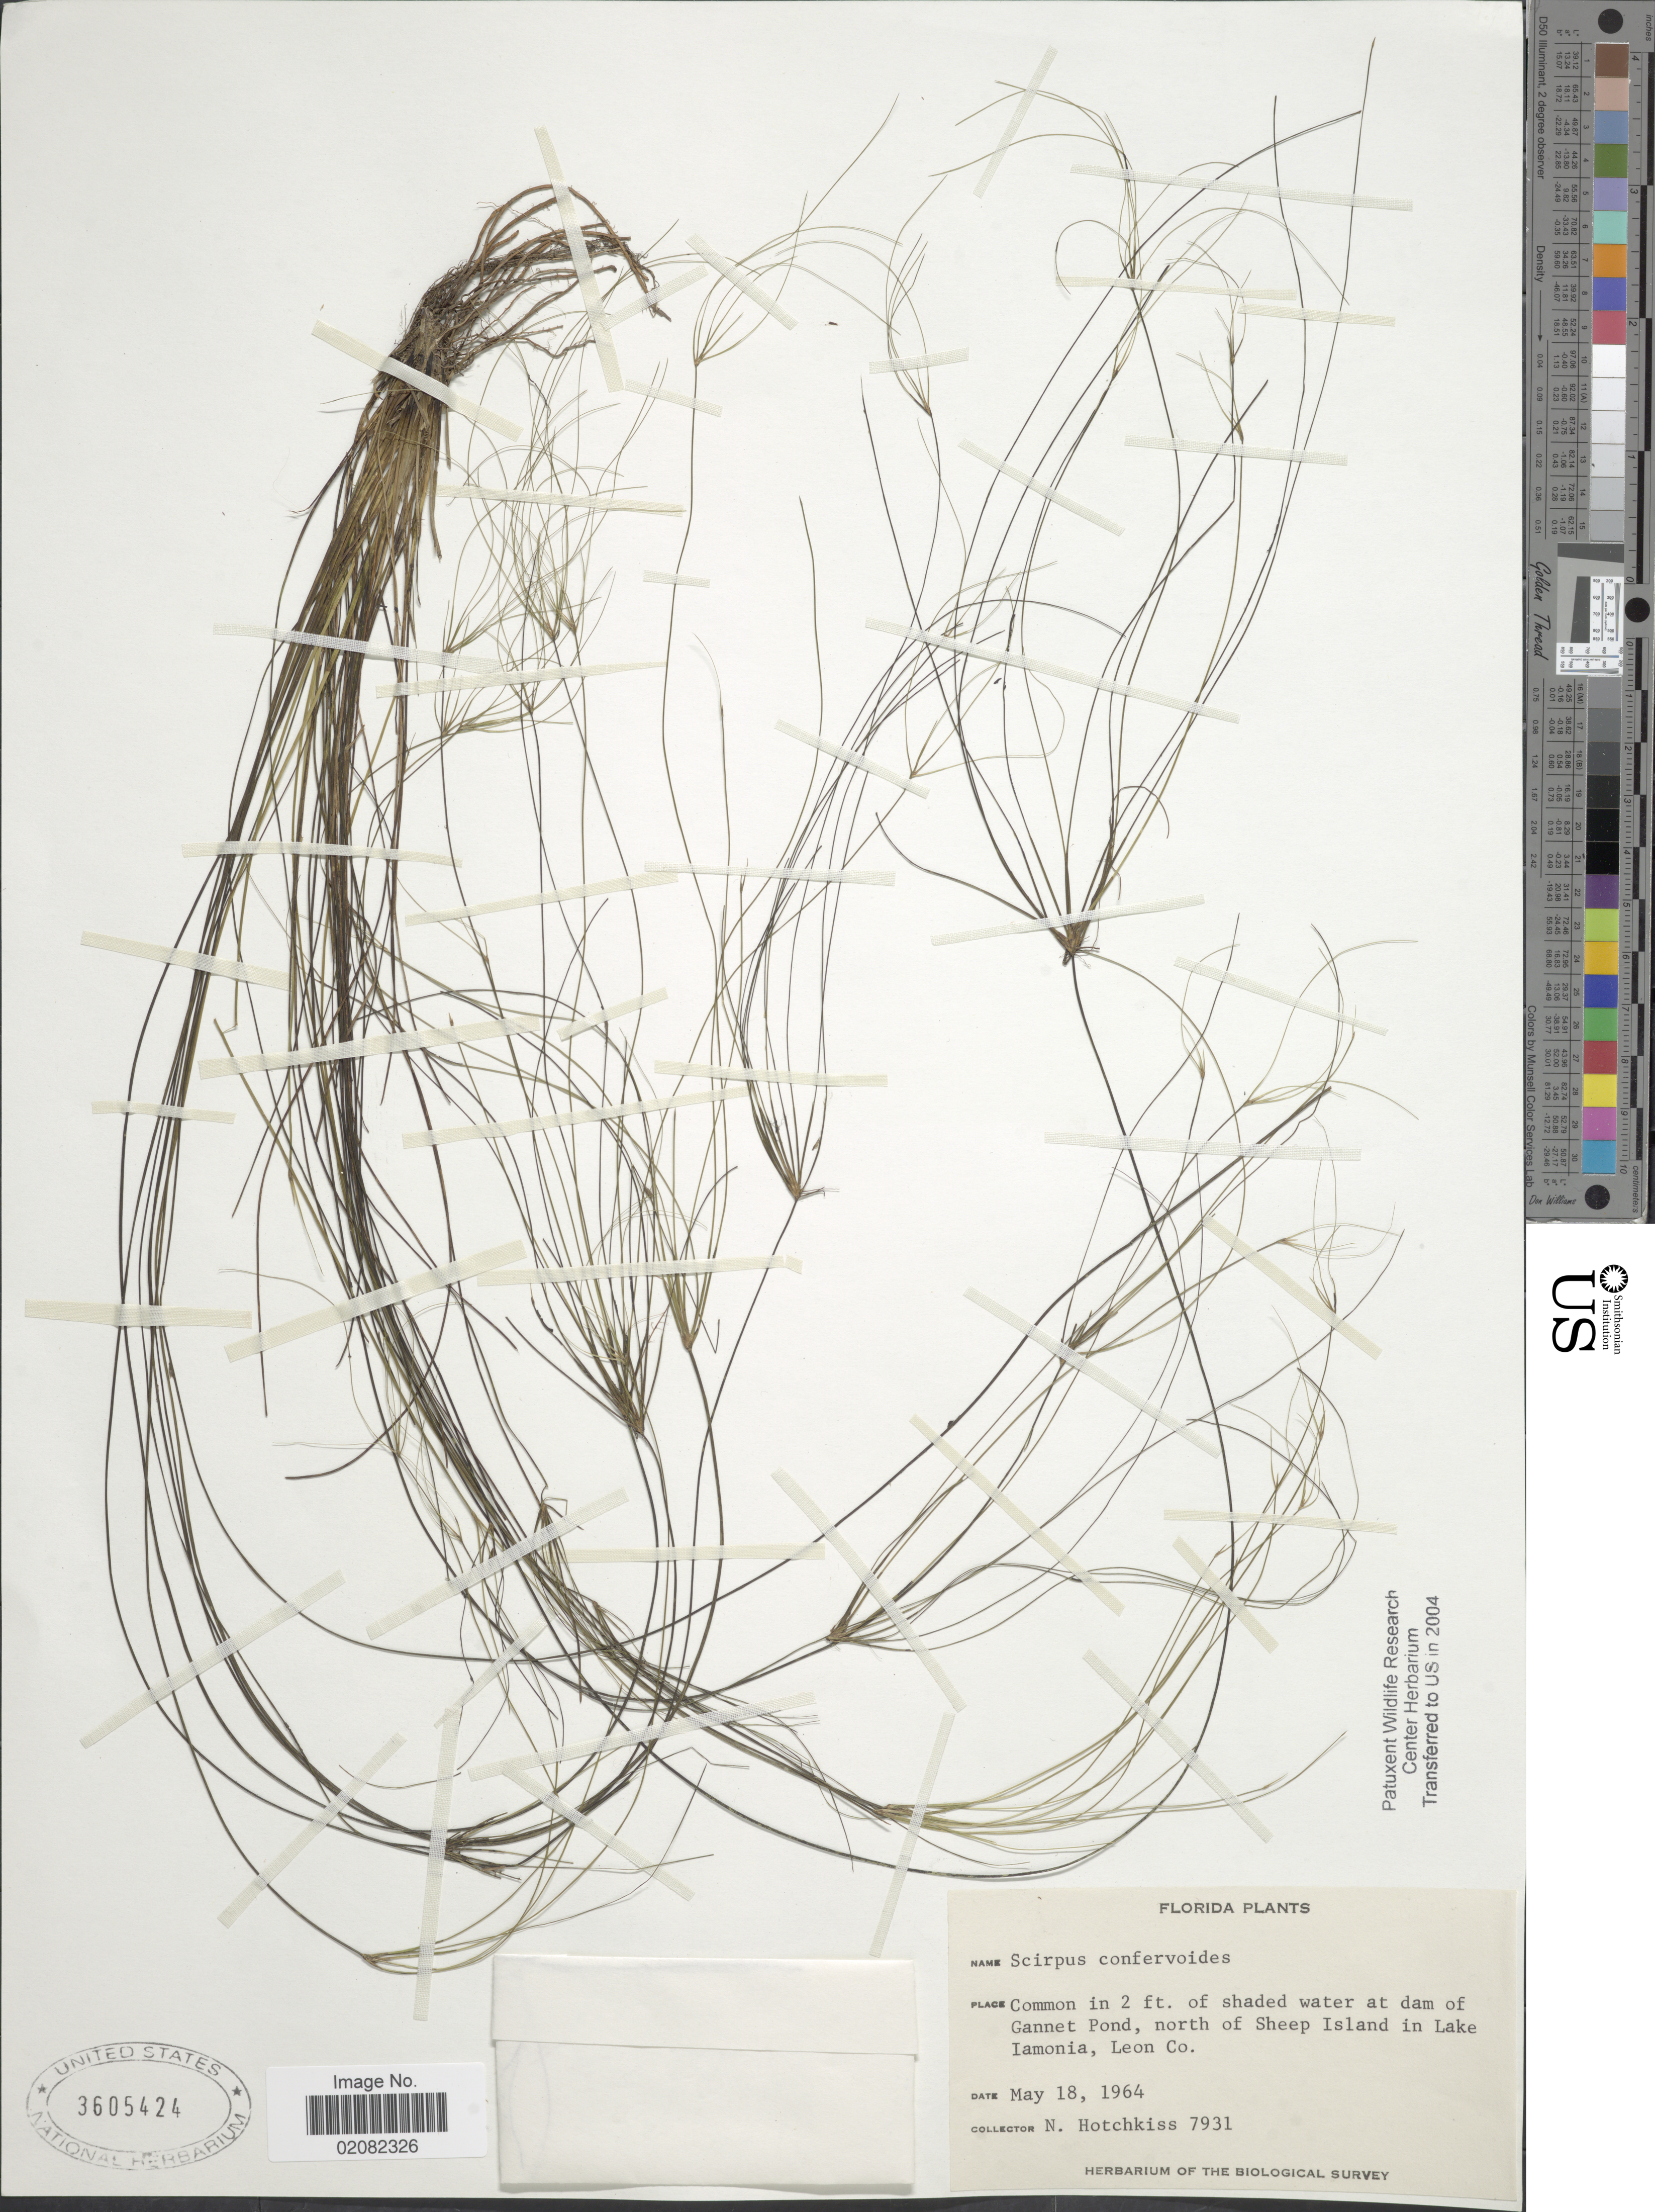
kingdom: Plantae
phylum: Tracheophyta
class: Liliopsida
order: Poales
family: Cyperaceae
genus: Eleocharis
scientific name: Eleocharis confervoides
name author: (Poir.) Steud.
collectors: N. Hotchkiss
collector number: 7931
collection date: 1964-05-18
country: United States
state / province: Florida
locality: Shaded water at dam of Gannet Pond, north of Sheep Island in Lake Iamonia, Leon Co.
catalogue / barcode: US 3605424